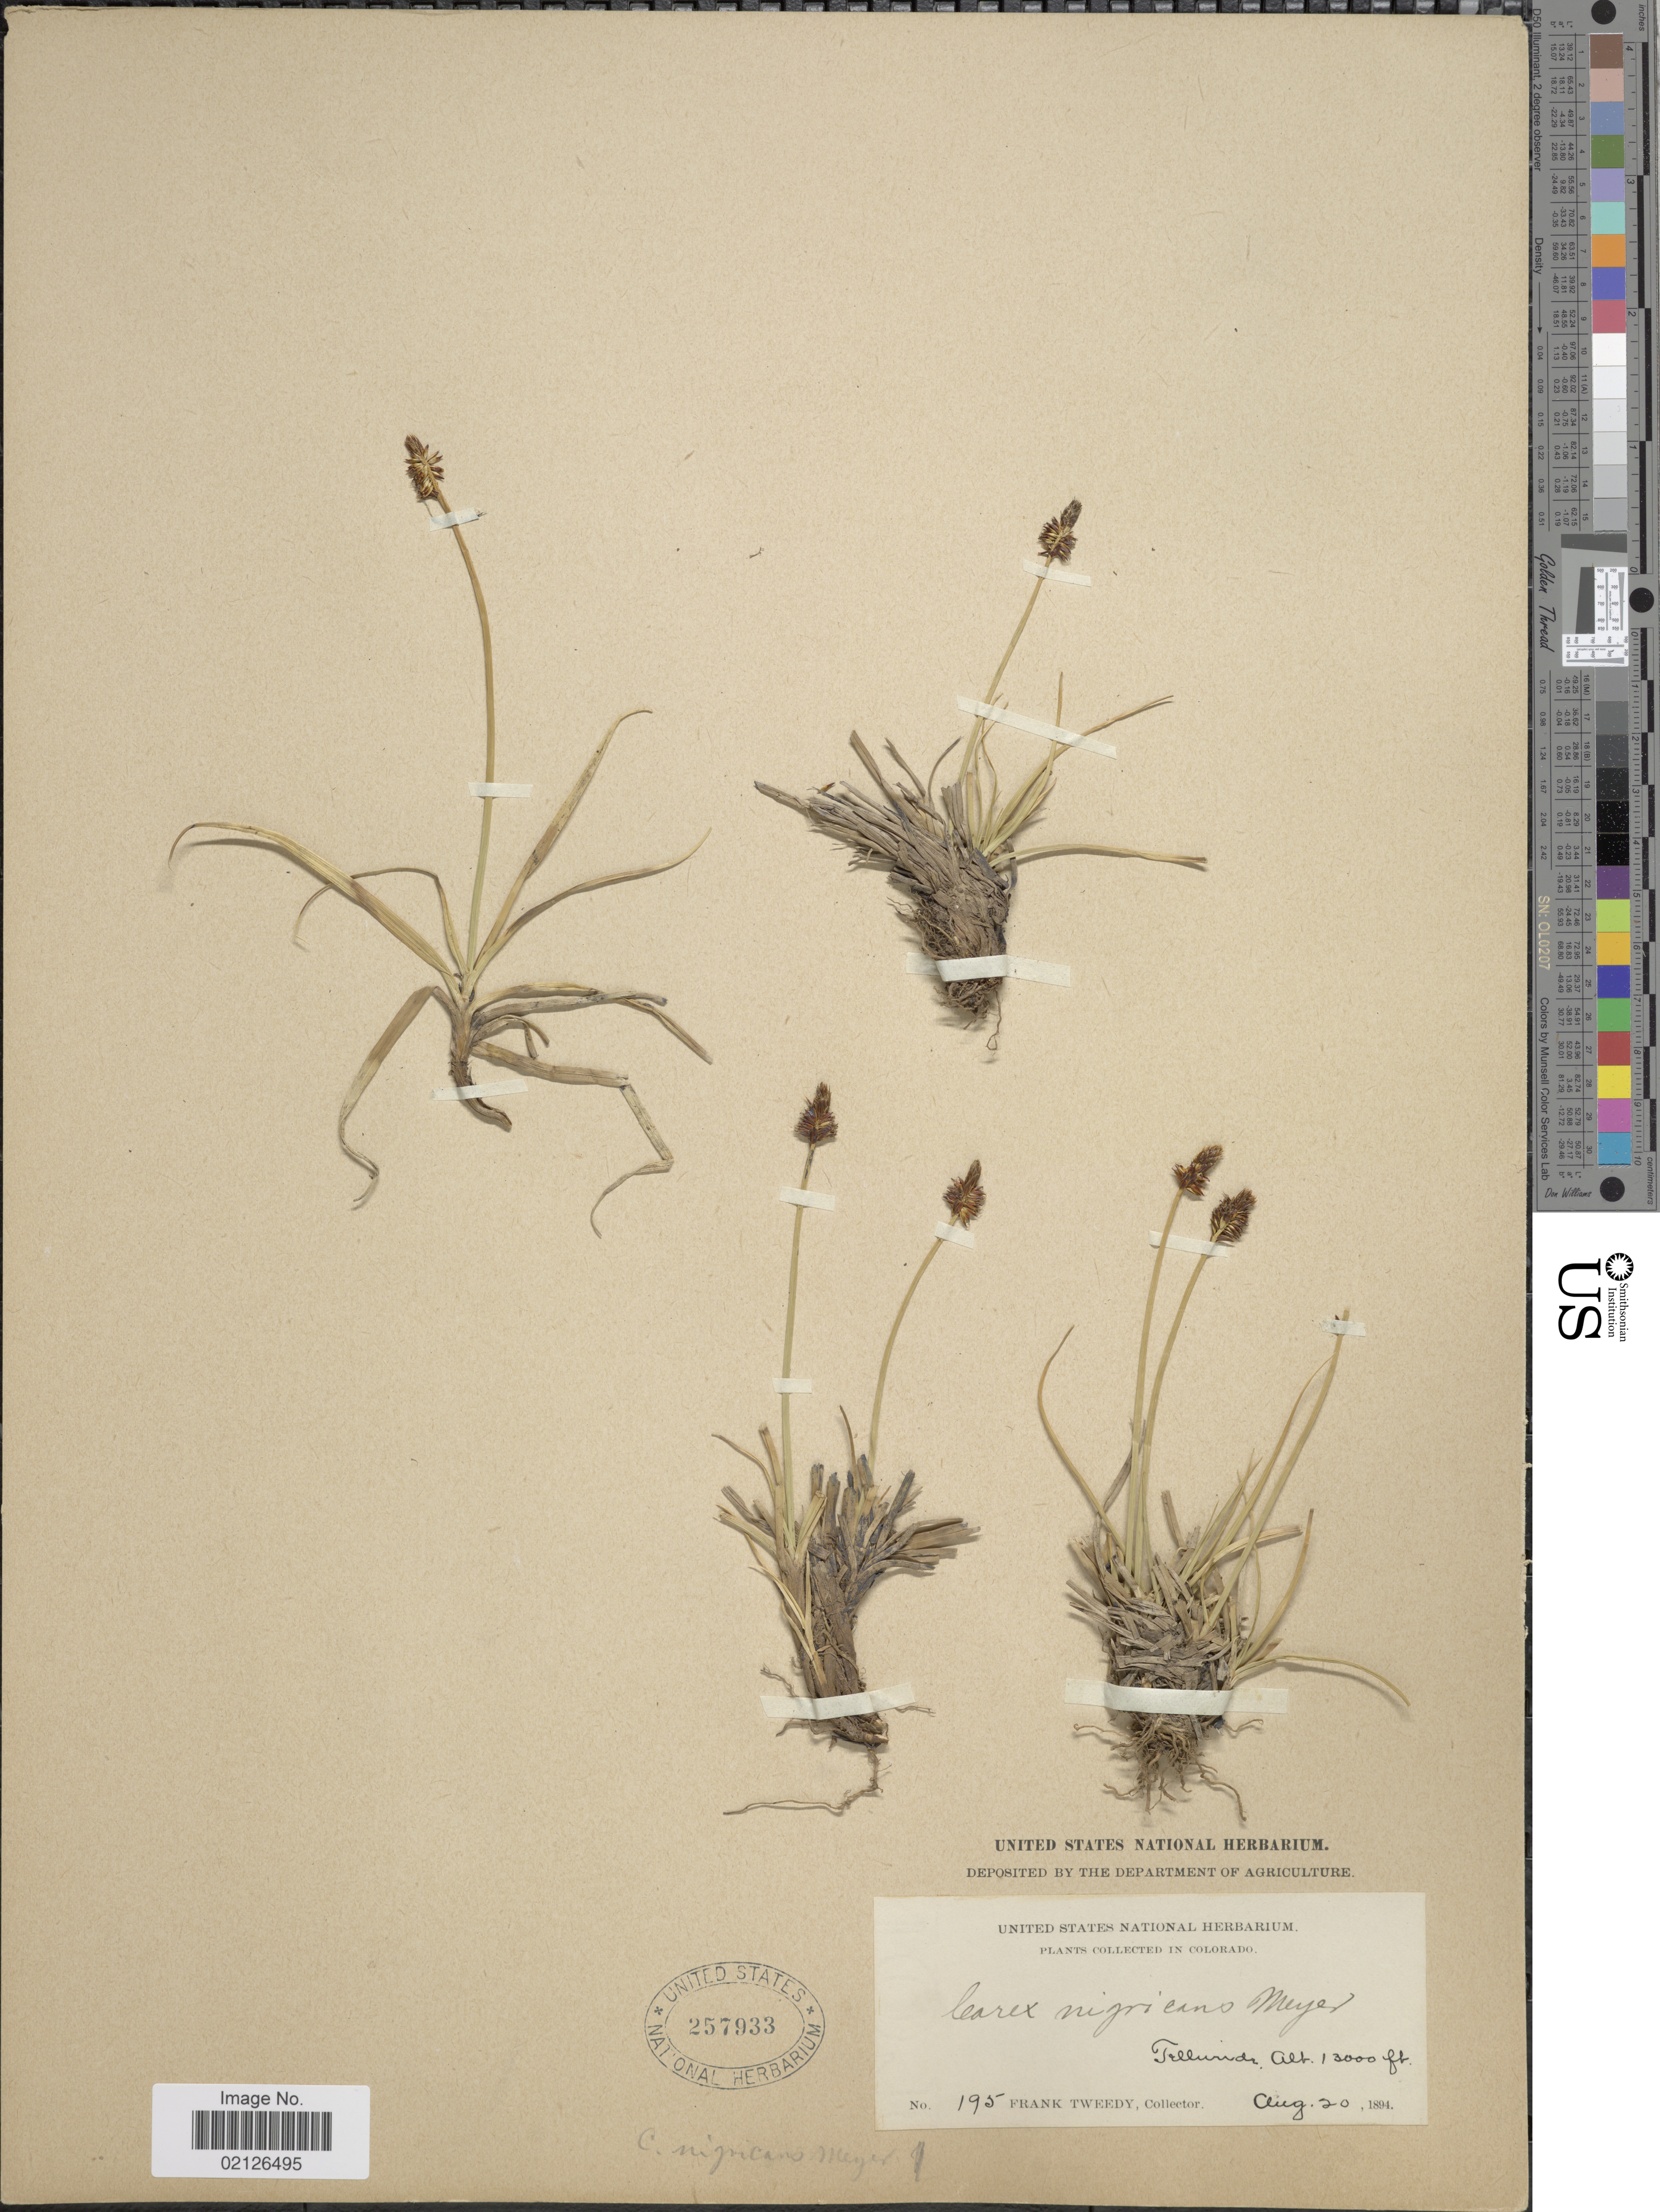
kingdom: Plantae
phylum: Tracheophyta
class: Liliopsida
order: Poales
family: Cyperaceae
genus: Carex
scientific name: Carex nigricans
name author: C.A. Mey.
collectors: F. Tweedy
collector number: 195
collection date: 1894-08-20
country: United States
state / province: Colorado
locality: Telluride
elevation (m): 3962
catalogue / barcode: US 257933